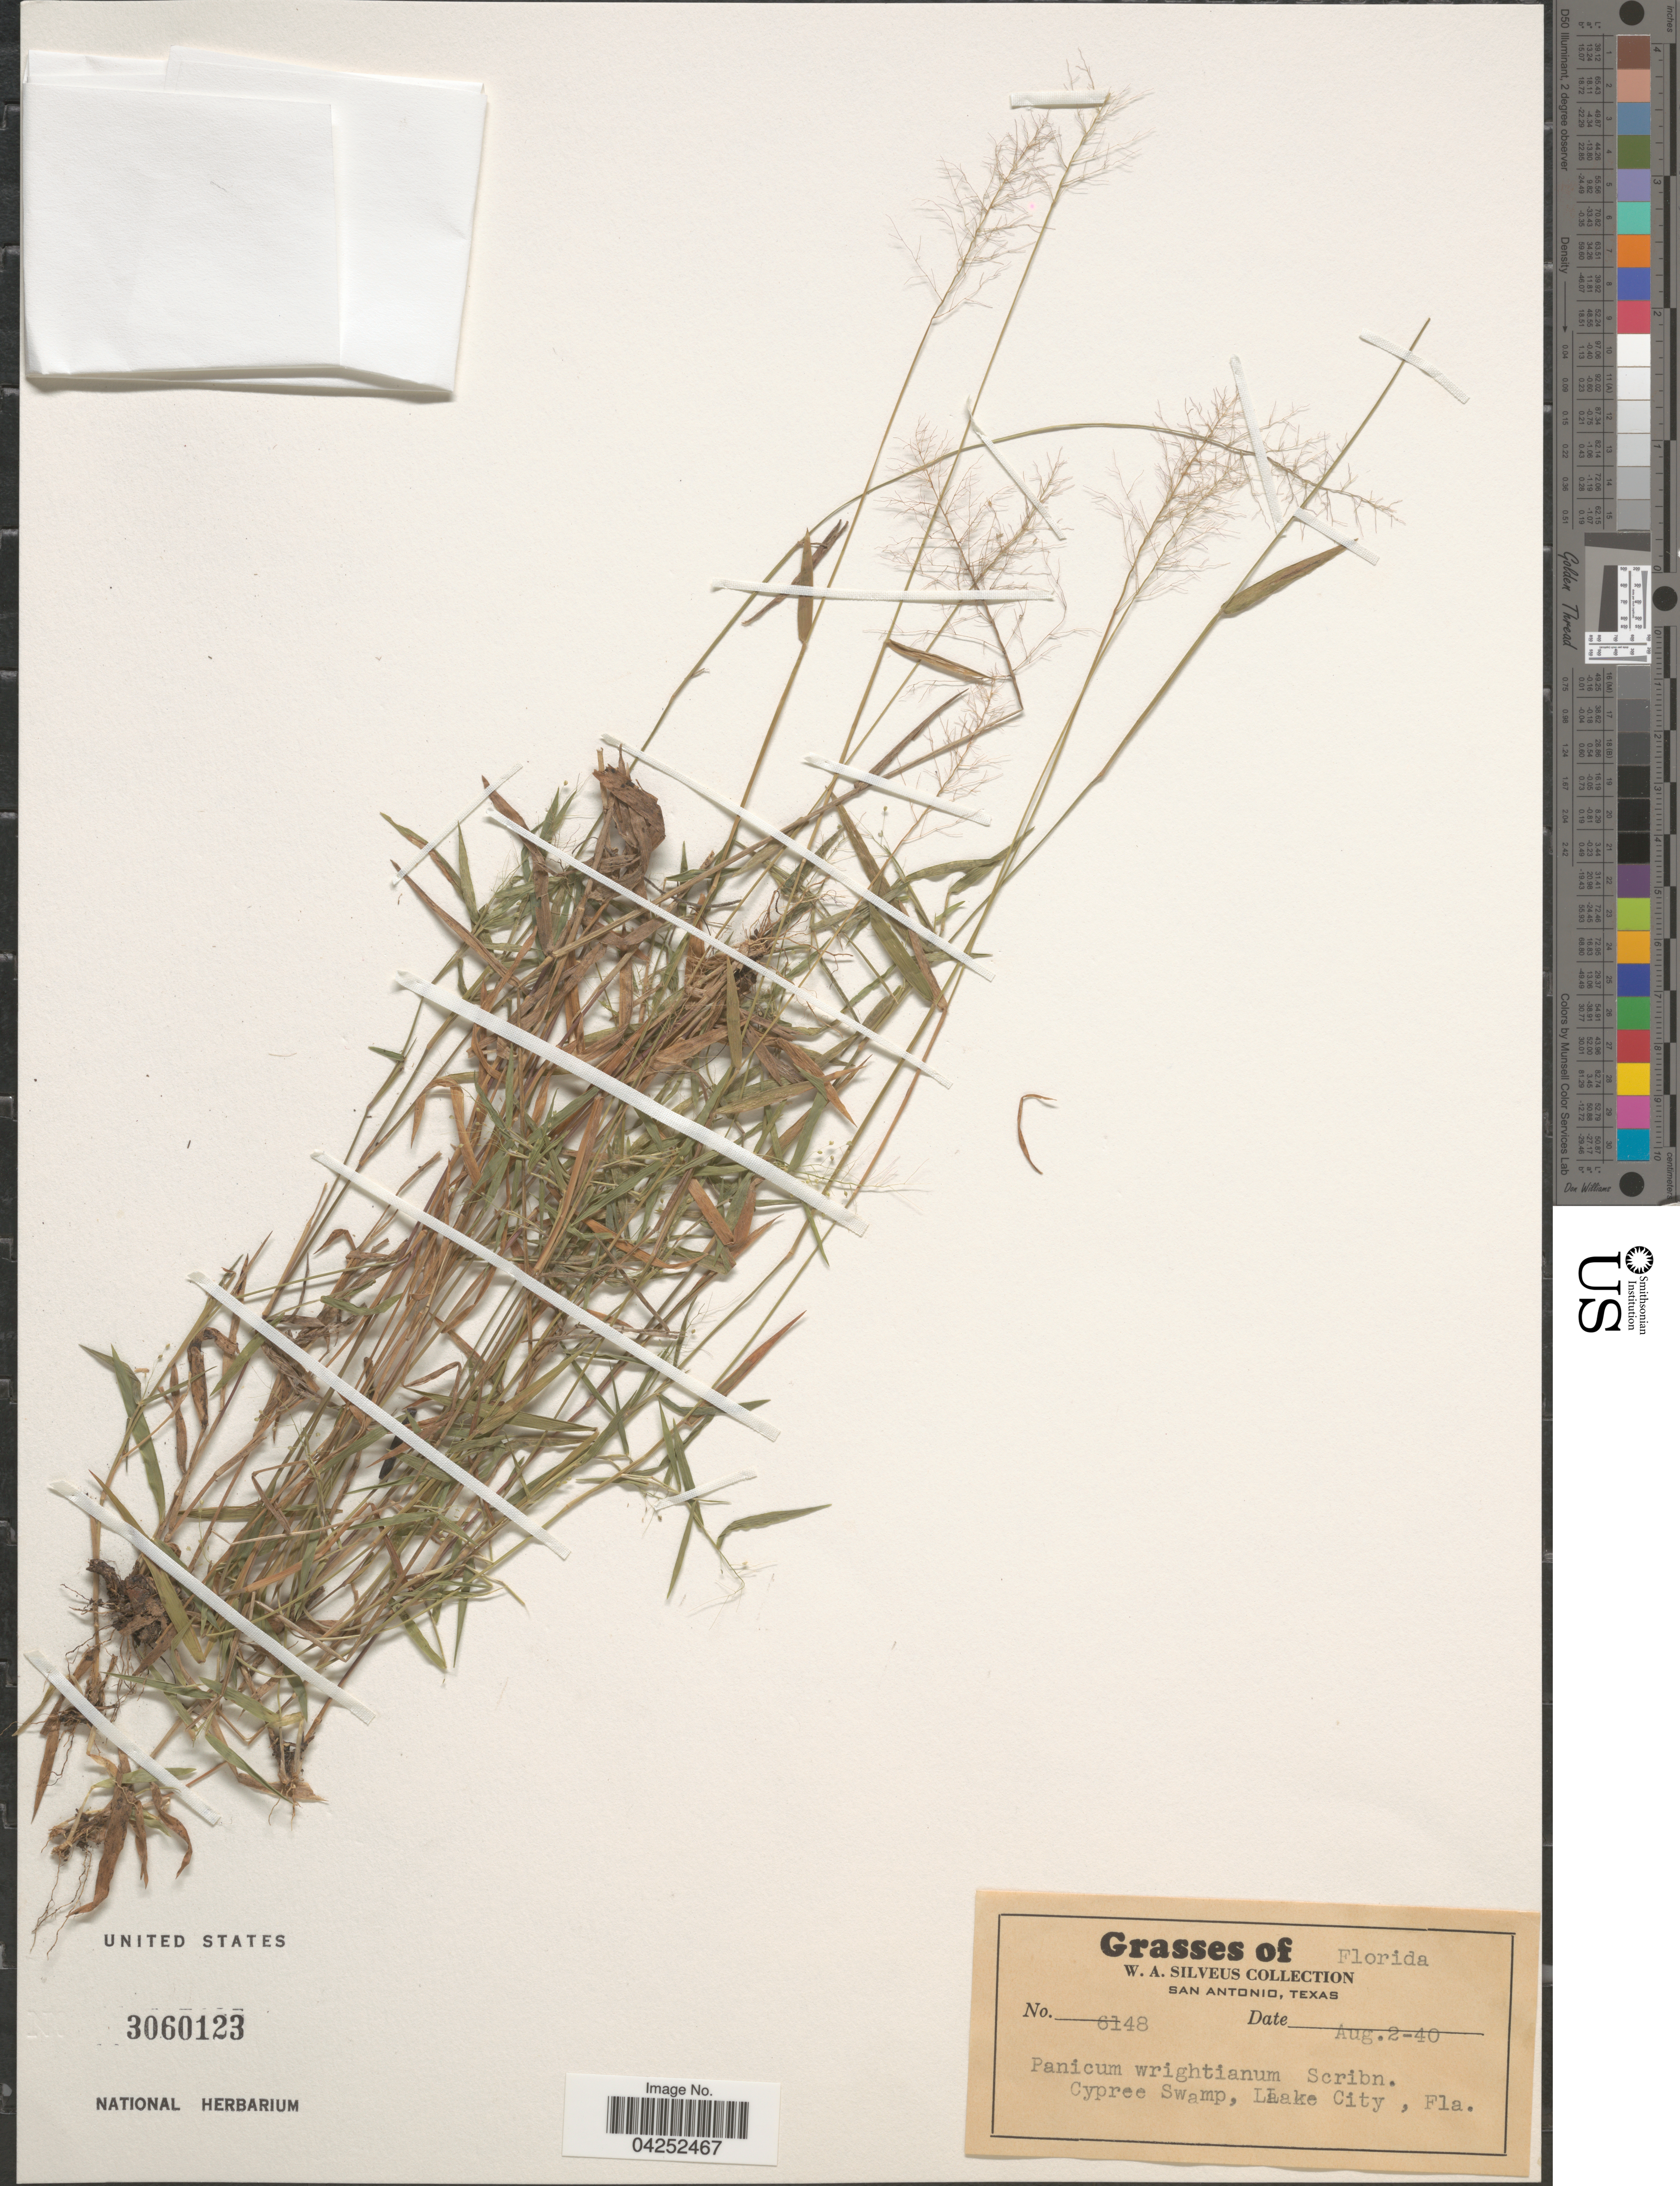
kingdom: Plantae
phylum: Tracheophyta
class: Liliopsida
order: Poales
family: Poaceae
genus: Dichanthelium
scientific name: Dichanthelium bicknellii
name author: (Nash) LeBlond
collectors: W. Silveus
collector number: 6148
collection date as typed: Transcribed d/m/y: 2/8/40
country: United States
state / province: Florida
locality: Cypree Swamp, Lake City.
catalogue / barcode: US 3060123